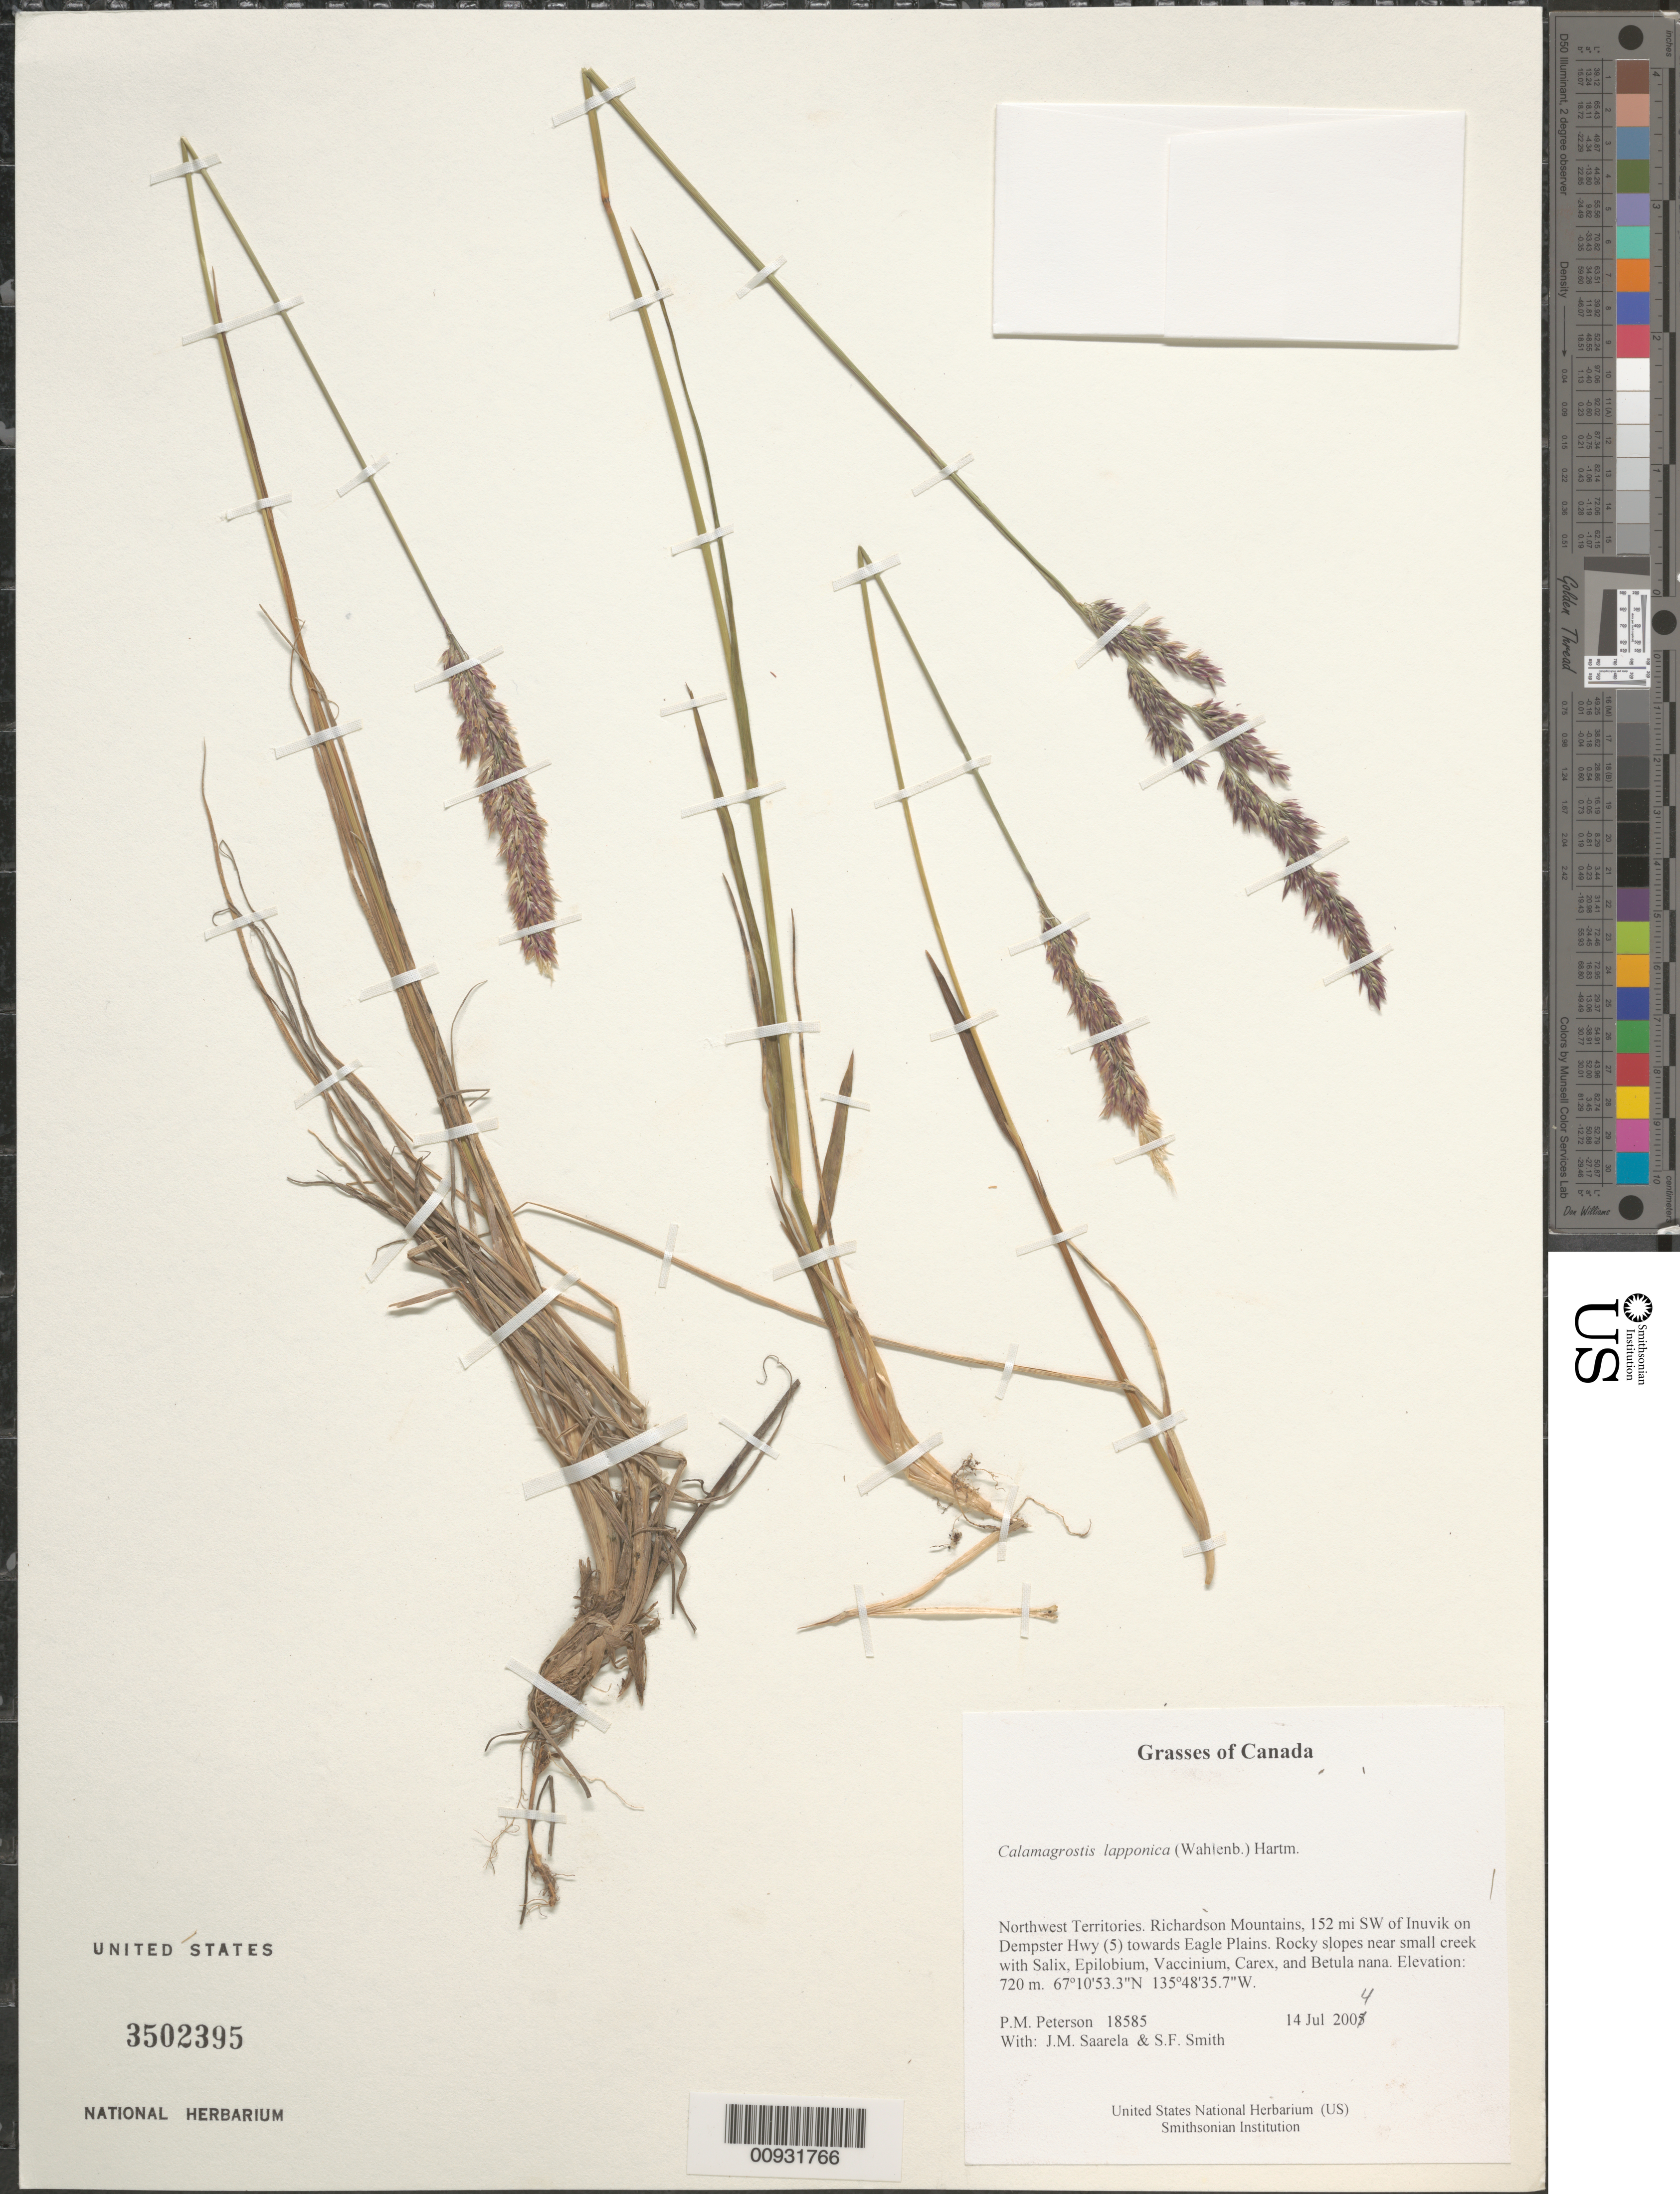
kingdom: Plantae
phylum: Tracheophyta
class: Liliopsida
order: Poales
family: Poaceae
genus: Calamagrostis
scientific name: Calamagrostis lapponica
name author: (Wahlenb.) Hartm.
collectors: P. M. Peterson, J. Saarela & S.F. Smith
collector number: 18585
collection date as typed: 14 Jul 2004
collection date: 2004-07-14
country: Canada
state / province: Northwest Territories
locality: Richardson Mountains, 152 mi SW of Inuvik on Dempster Hwy (5) towards Eagle Plains. Rocky slopes near small creek with Salix, Epilobium, Vaccinium, Carex, and Betula nana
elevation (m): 720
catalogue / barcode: US 3502395